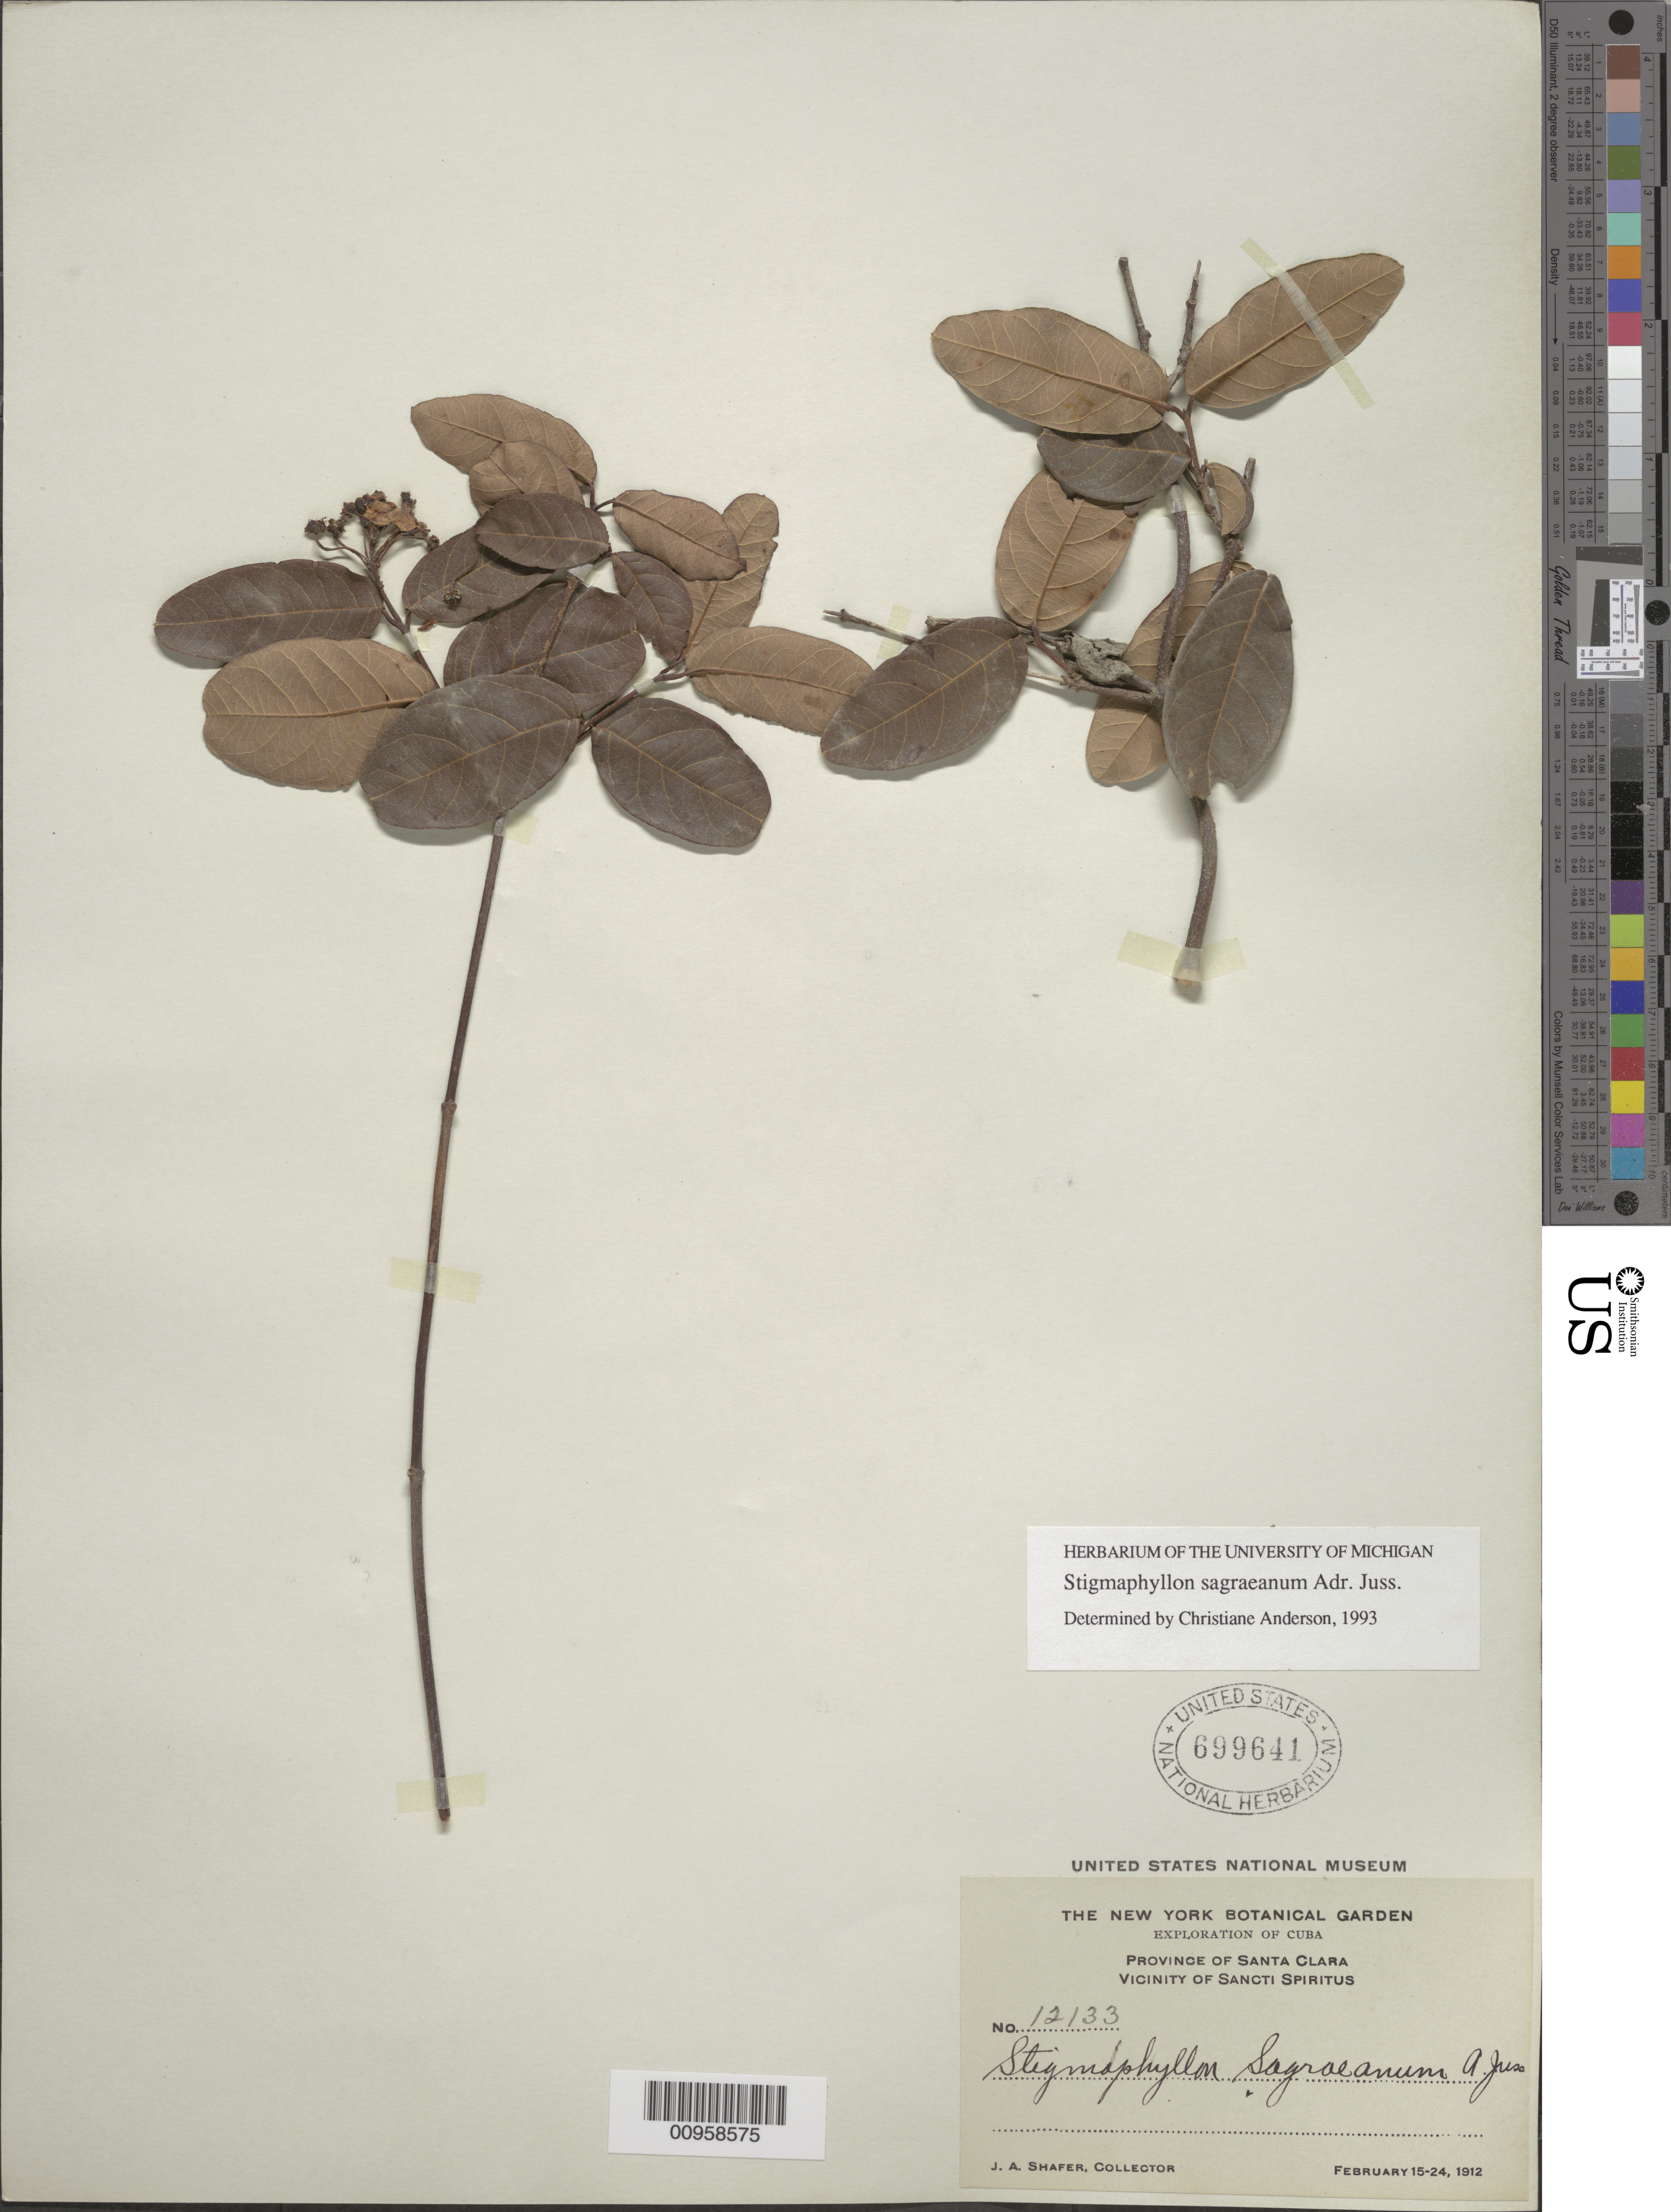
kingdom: Plantae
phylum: Tracheophyta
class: Magnoliopsida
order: Malpighiales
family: Malpighiaceae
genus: Stigmaphyllon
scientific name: Stigmaphyllon sagraeanum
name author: Juss.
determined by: Anderson, C.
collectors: J. A. Shafer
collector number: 12133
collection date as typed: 15 Feb 1912 to 24 Feb 1912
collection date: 1912-02-15/1912-02-24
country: Cuba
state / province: Las Villas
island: Cuba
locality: Vicinity of Sancti Spiritus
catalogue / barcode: US 699641